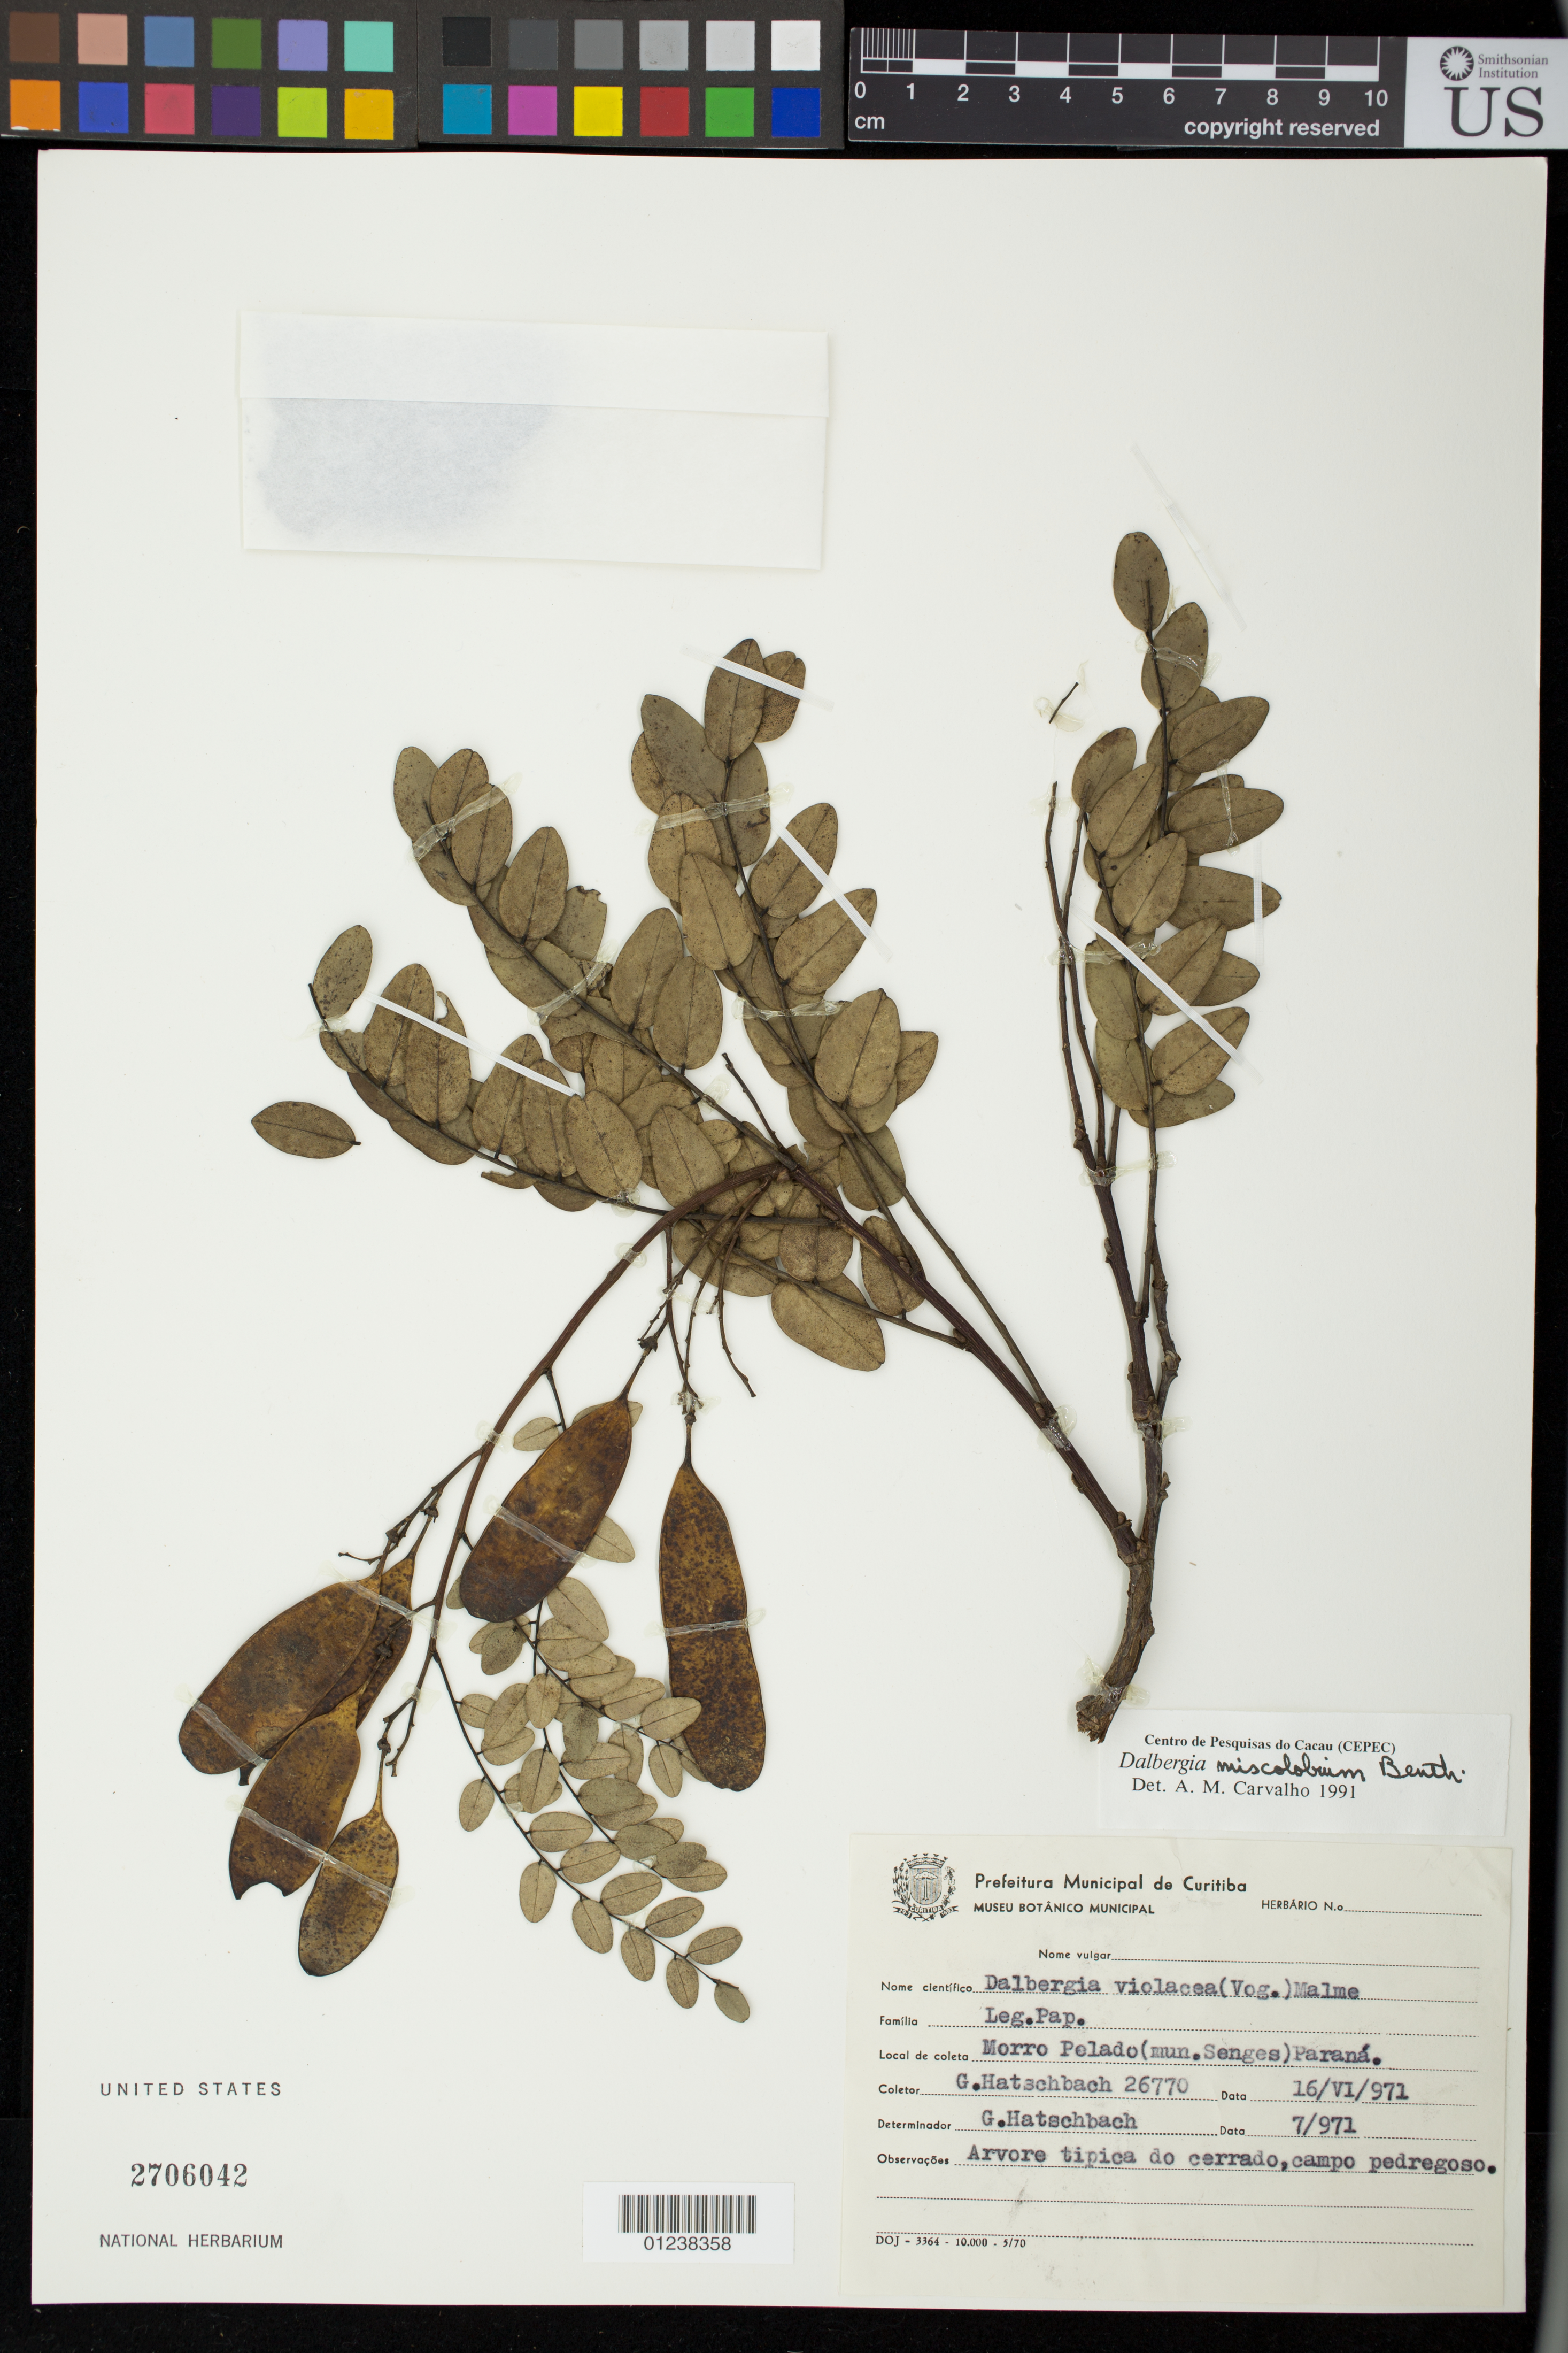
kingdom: Plantae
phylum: Tracheophyta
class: Magnoliopsida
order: Fabales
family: Fabaceae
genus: Dalbergia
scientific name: Dalbergia miscolobium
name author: Benth.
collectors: G. Hatschbach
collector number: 26770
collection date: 1971-06-16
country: Brazil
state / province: Paraná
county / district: Sengés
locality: Morro Pelado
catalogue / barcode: US 2706042